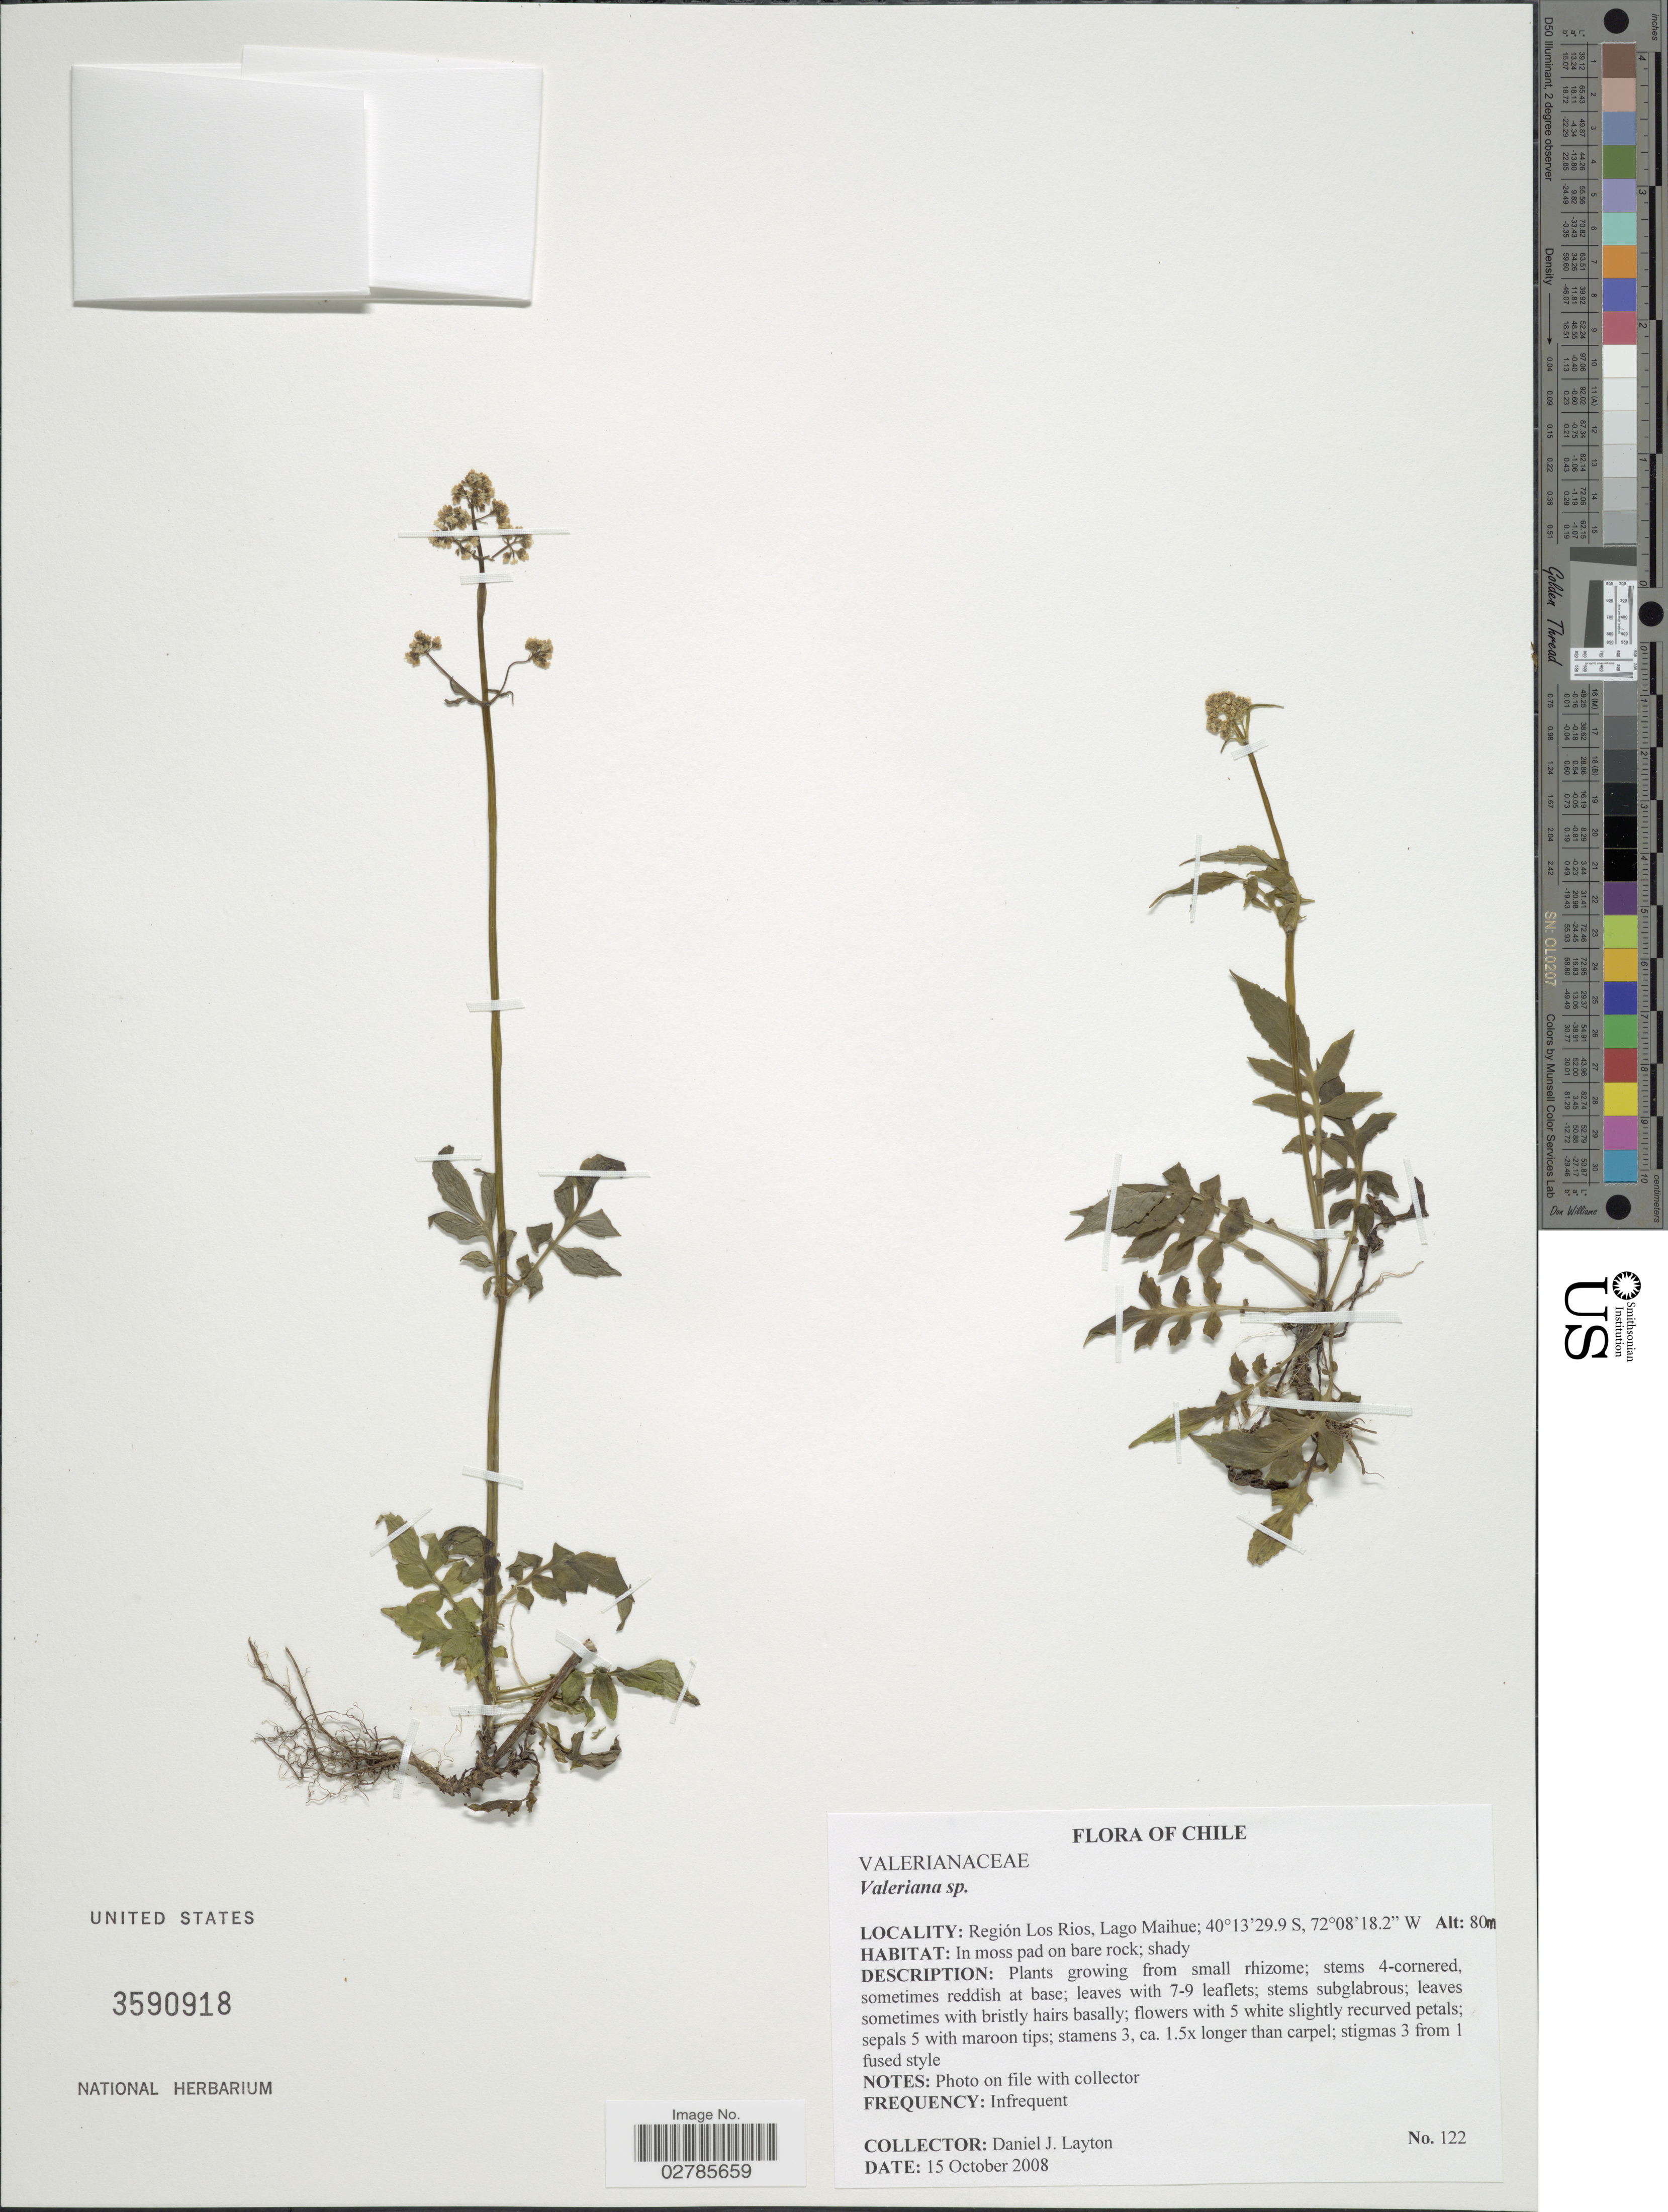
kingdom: Plantae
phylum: Tracheophyta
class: Magnoliopsida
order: Dipsacales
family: Caprifoliaceae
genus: Valeriana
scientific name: Valeriana sp.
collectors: D. J. Layton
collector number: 122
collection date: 2008-10-15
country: Chile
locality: Región Los Rios, Lago Maihue.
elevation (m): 80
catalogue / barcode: US 3590918